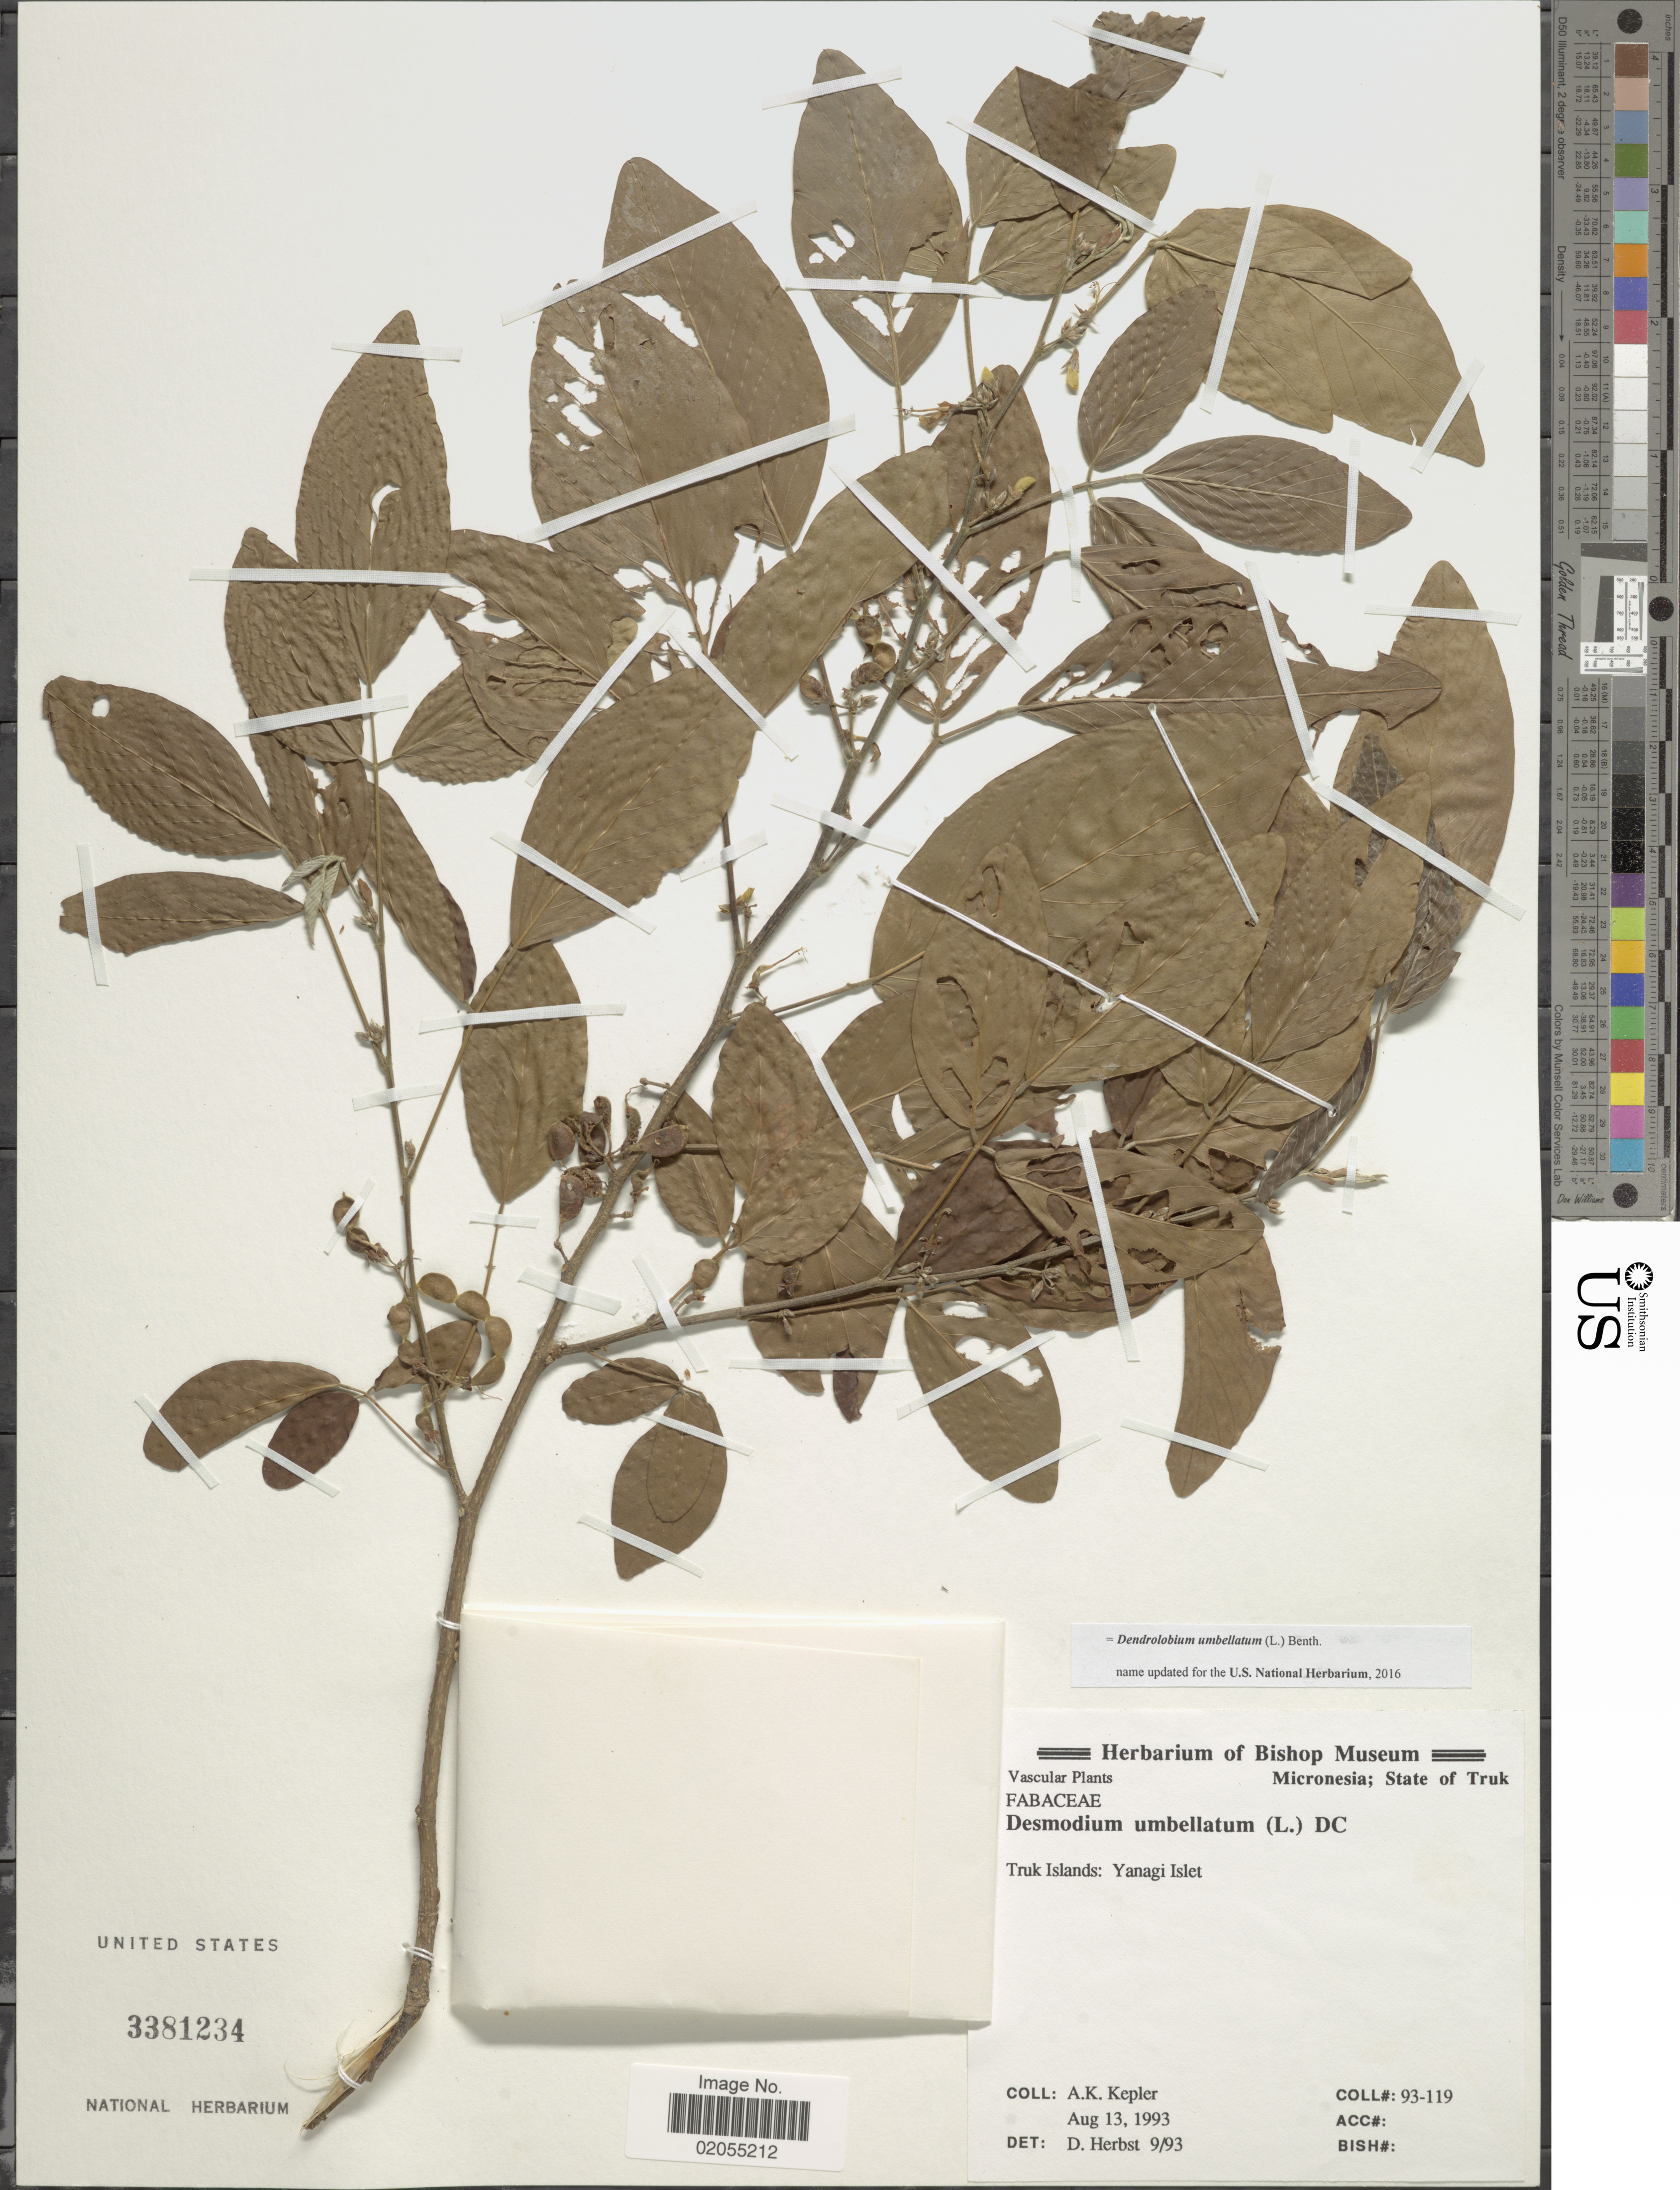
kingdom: Plantae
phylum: Tracheophyta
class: Magnoliopsida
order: Fabales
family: Fabaceae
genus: Dendrolobium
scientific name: Dendrolobium umbellatum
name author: (L.) Benth.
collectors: A. K. Kepler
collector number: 93-119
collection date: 1993-08-13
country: Micronesia, Federated States of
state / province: Truk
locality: Micronesia, State of Truk, Truk Islands, Yanagi Islet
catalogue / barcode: US 3381234